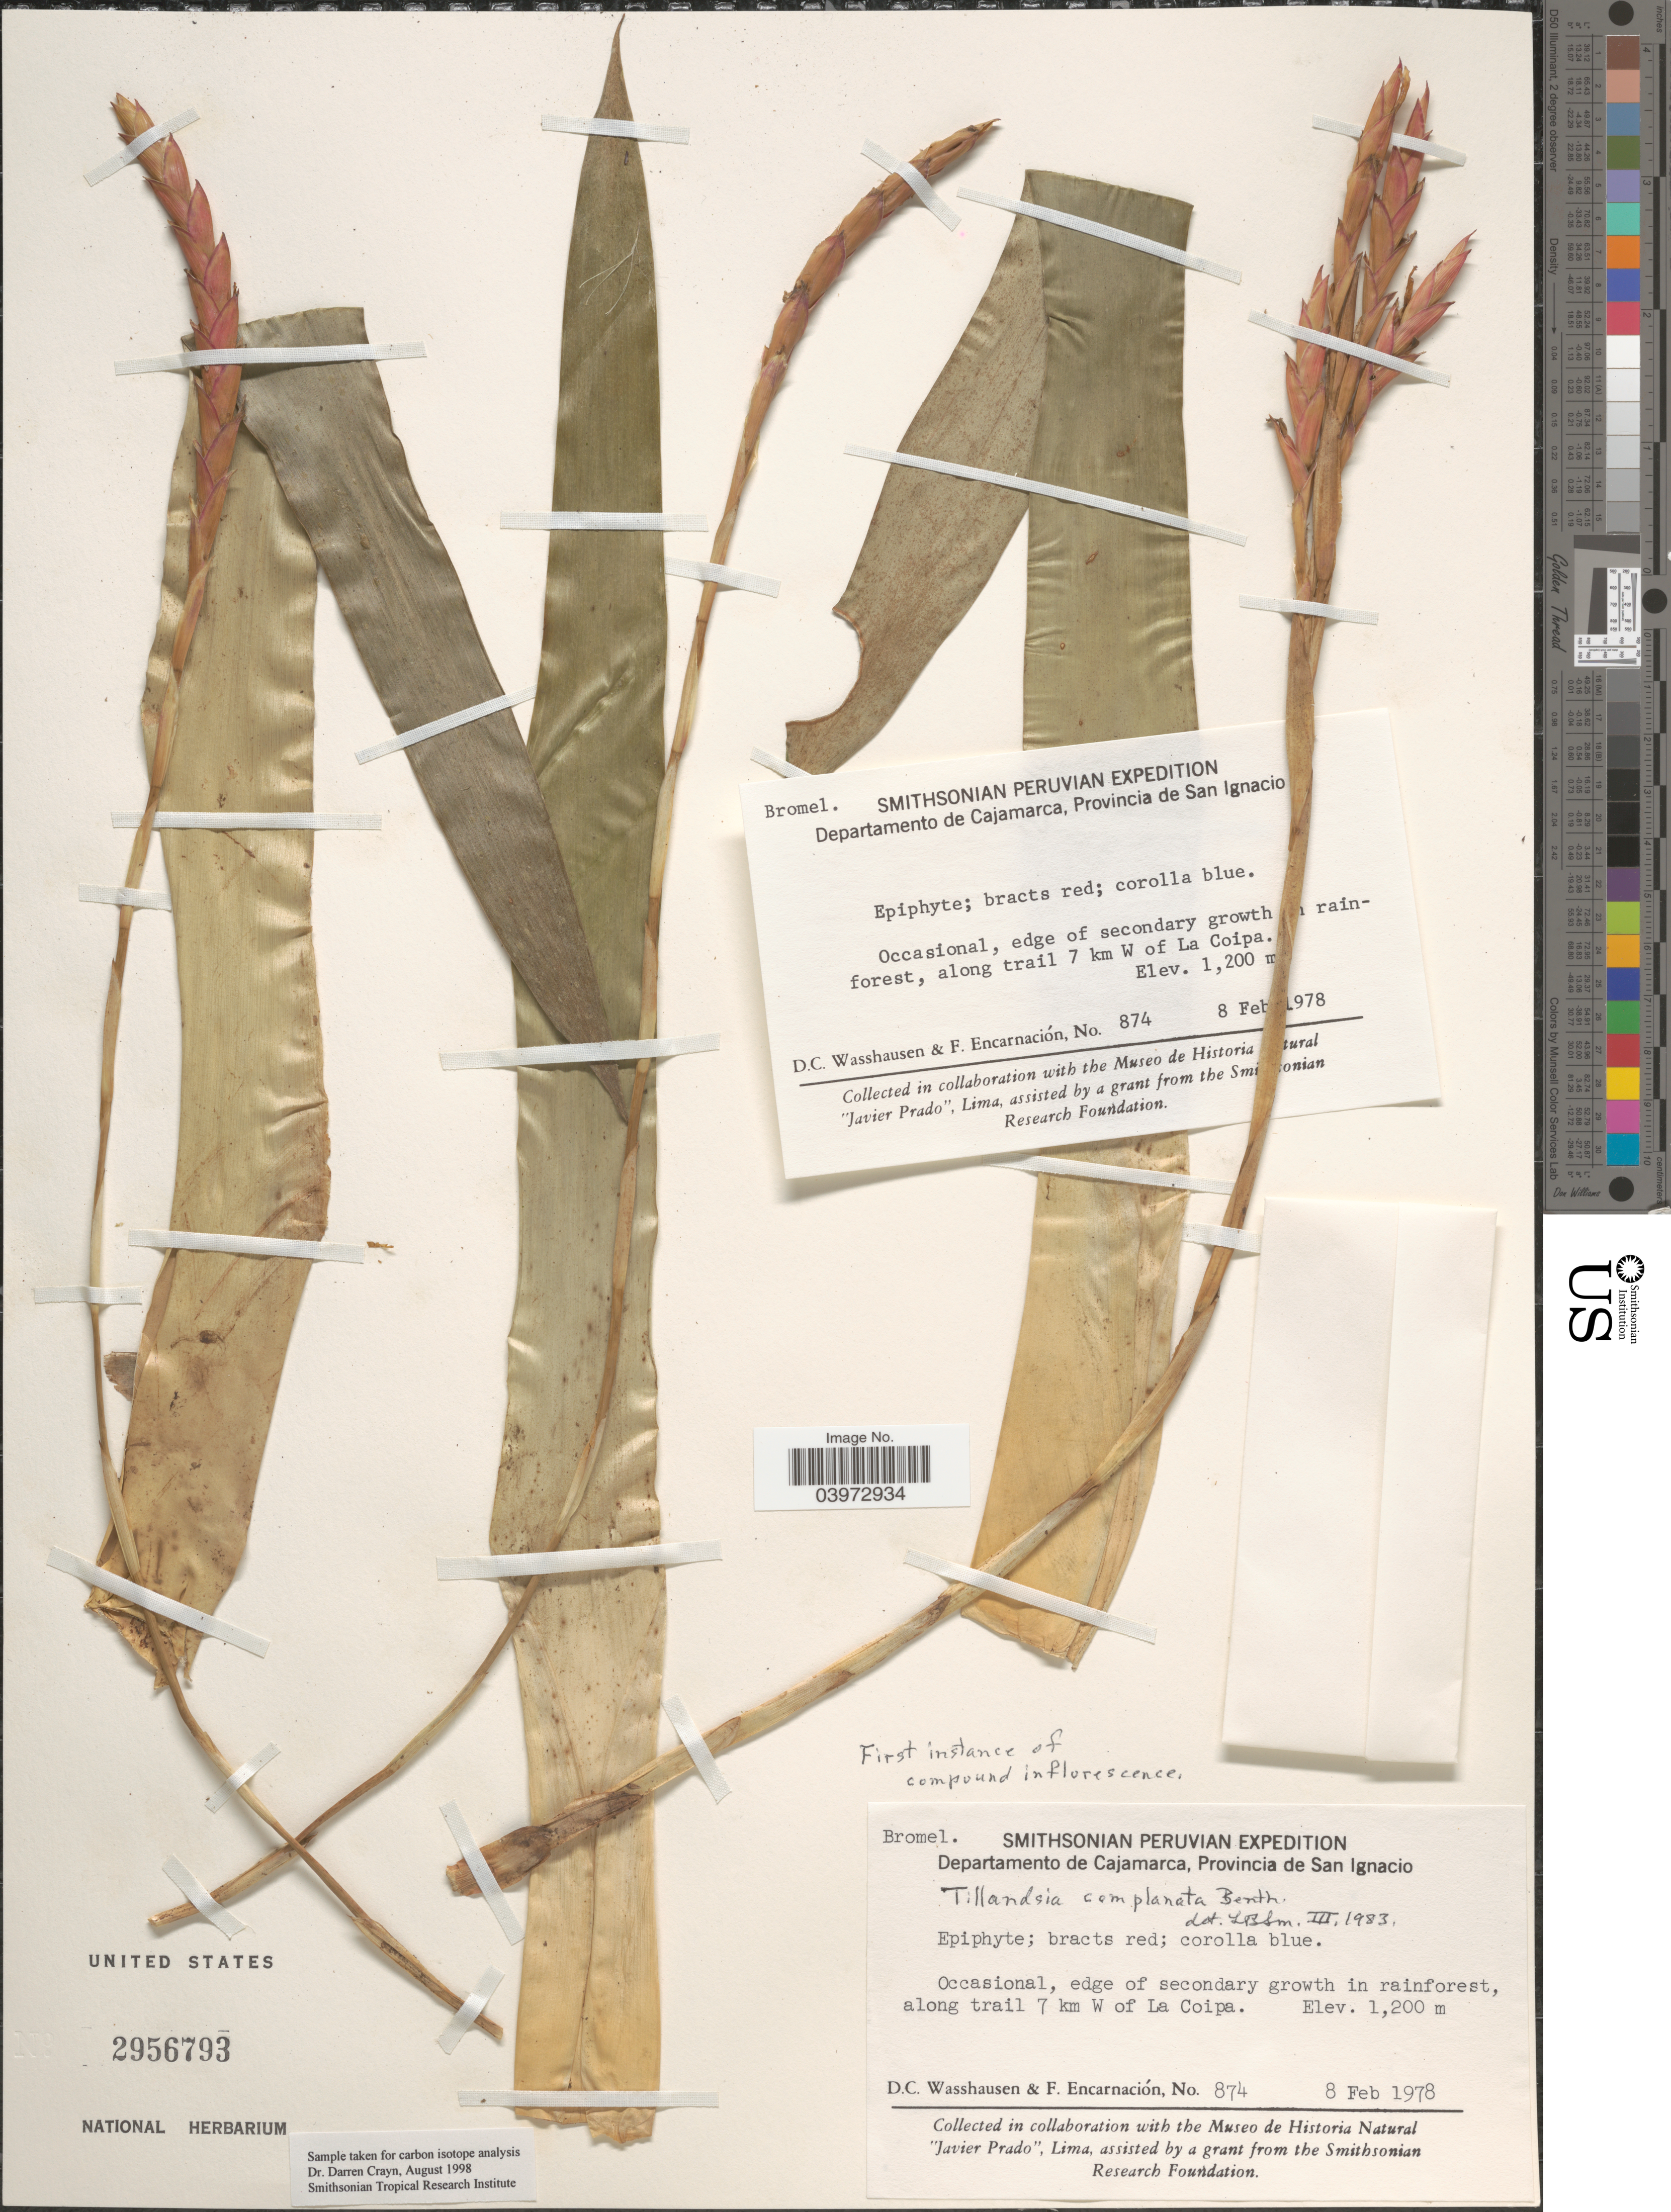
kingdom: Plantae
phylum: Tracheophyta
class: Liliopsida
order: Poales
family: Bromeliaceae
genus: Tillandsia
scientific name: Tillandsia complanata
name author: Benth.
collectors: D. C. Wasshausen & F. Encarnación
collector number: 874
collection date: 1978-02-08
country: Peru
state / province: Cajamarca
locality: Peruvian Expedition. Departamento de Cajamarca, Provincia de San Ignacio. Occasional, edge of secondary growth in rainforest, along trail 7 km W of La Coipa.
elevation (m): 1200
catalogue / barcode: US 2956793